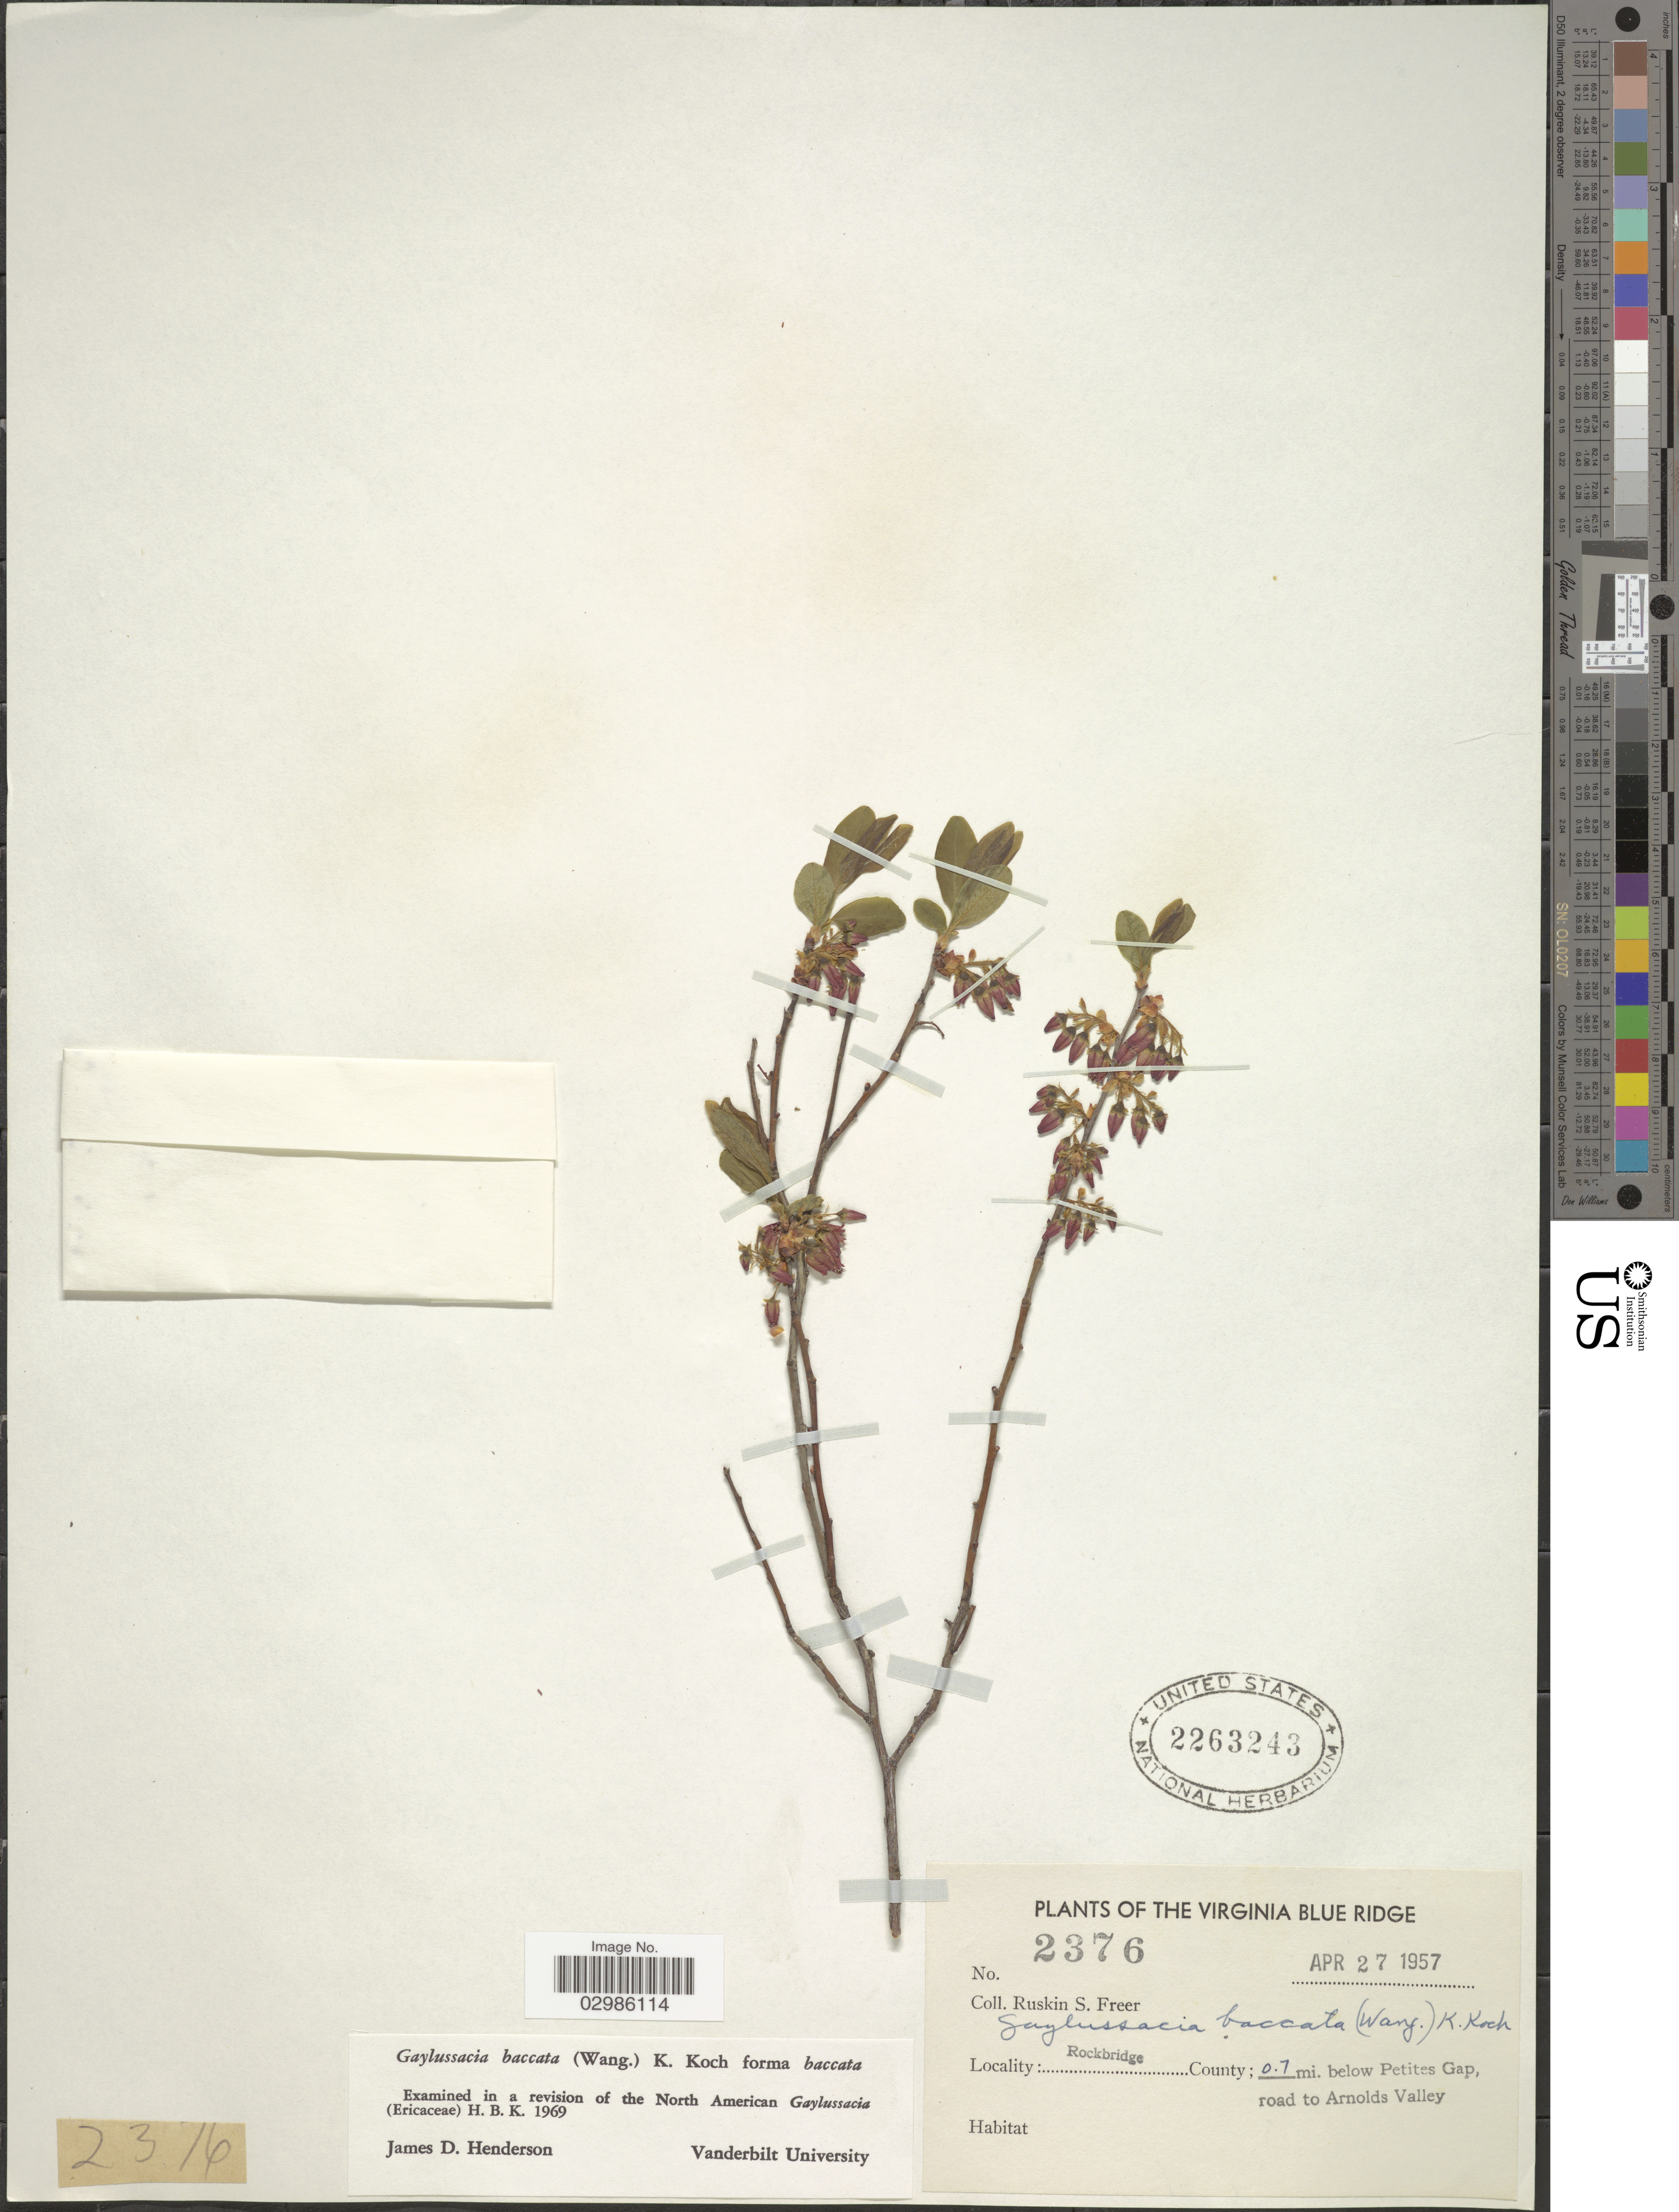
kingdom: Plantae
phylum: Tracheophyta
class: Magnoliopsida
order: Ericales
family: Ericaceae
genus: Gaylussacia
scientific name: Gaylussacia baccata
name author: (Wangenh.) K. Koch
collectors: R. Freer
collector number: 2376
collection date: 1957-04-27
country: United States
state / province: Virginia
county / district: Rockbridge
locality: Virginia Blue Ridge. Rockbridge County; 0.7 mi. below Petites Gap, road to Arnolds Valley.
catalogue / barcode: US 2263243